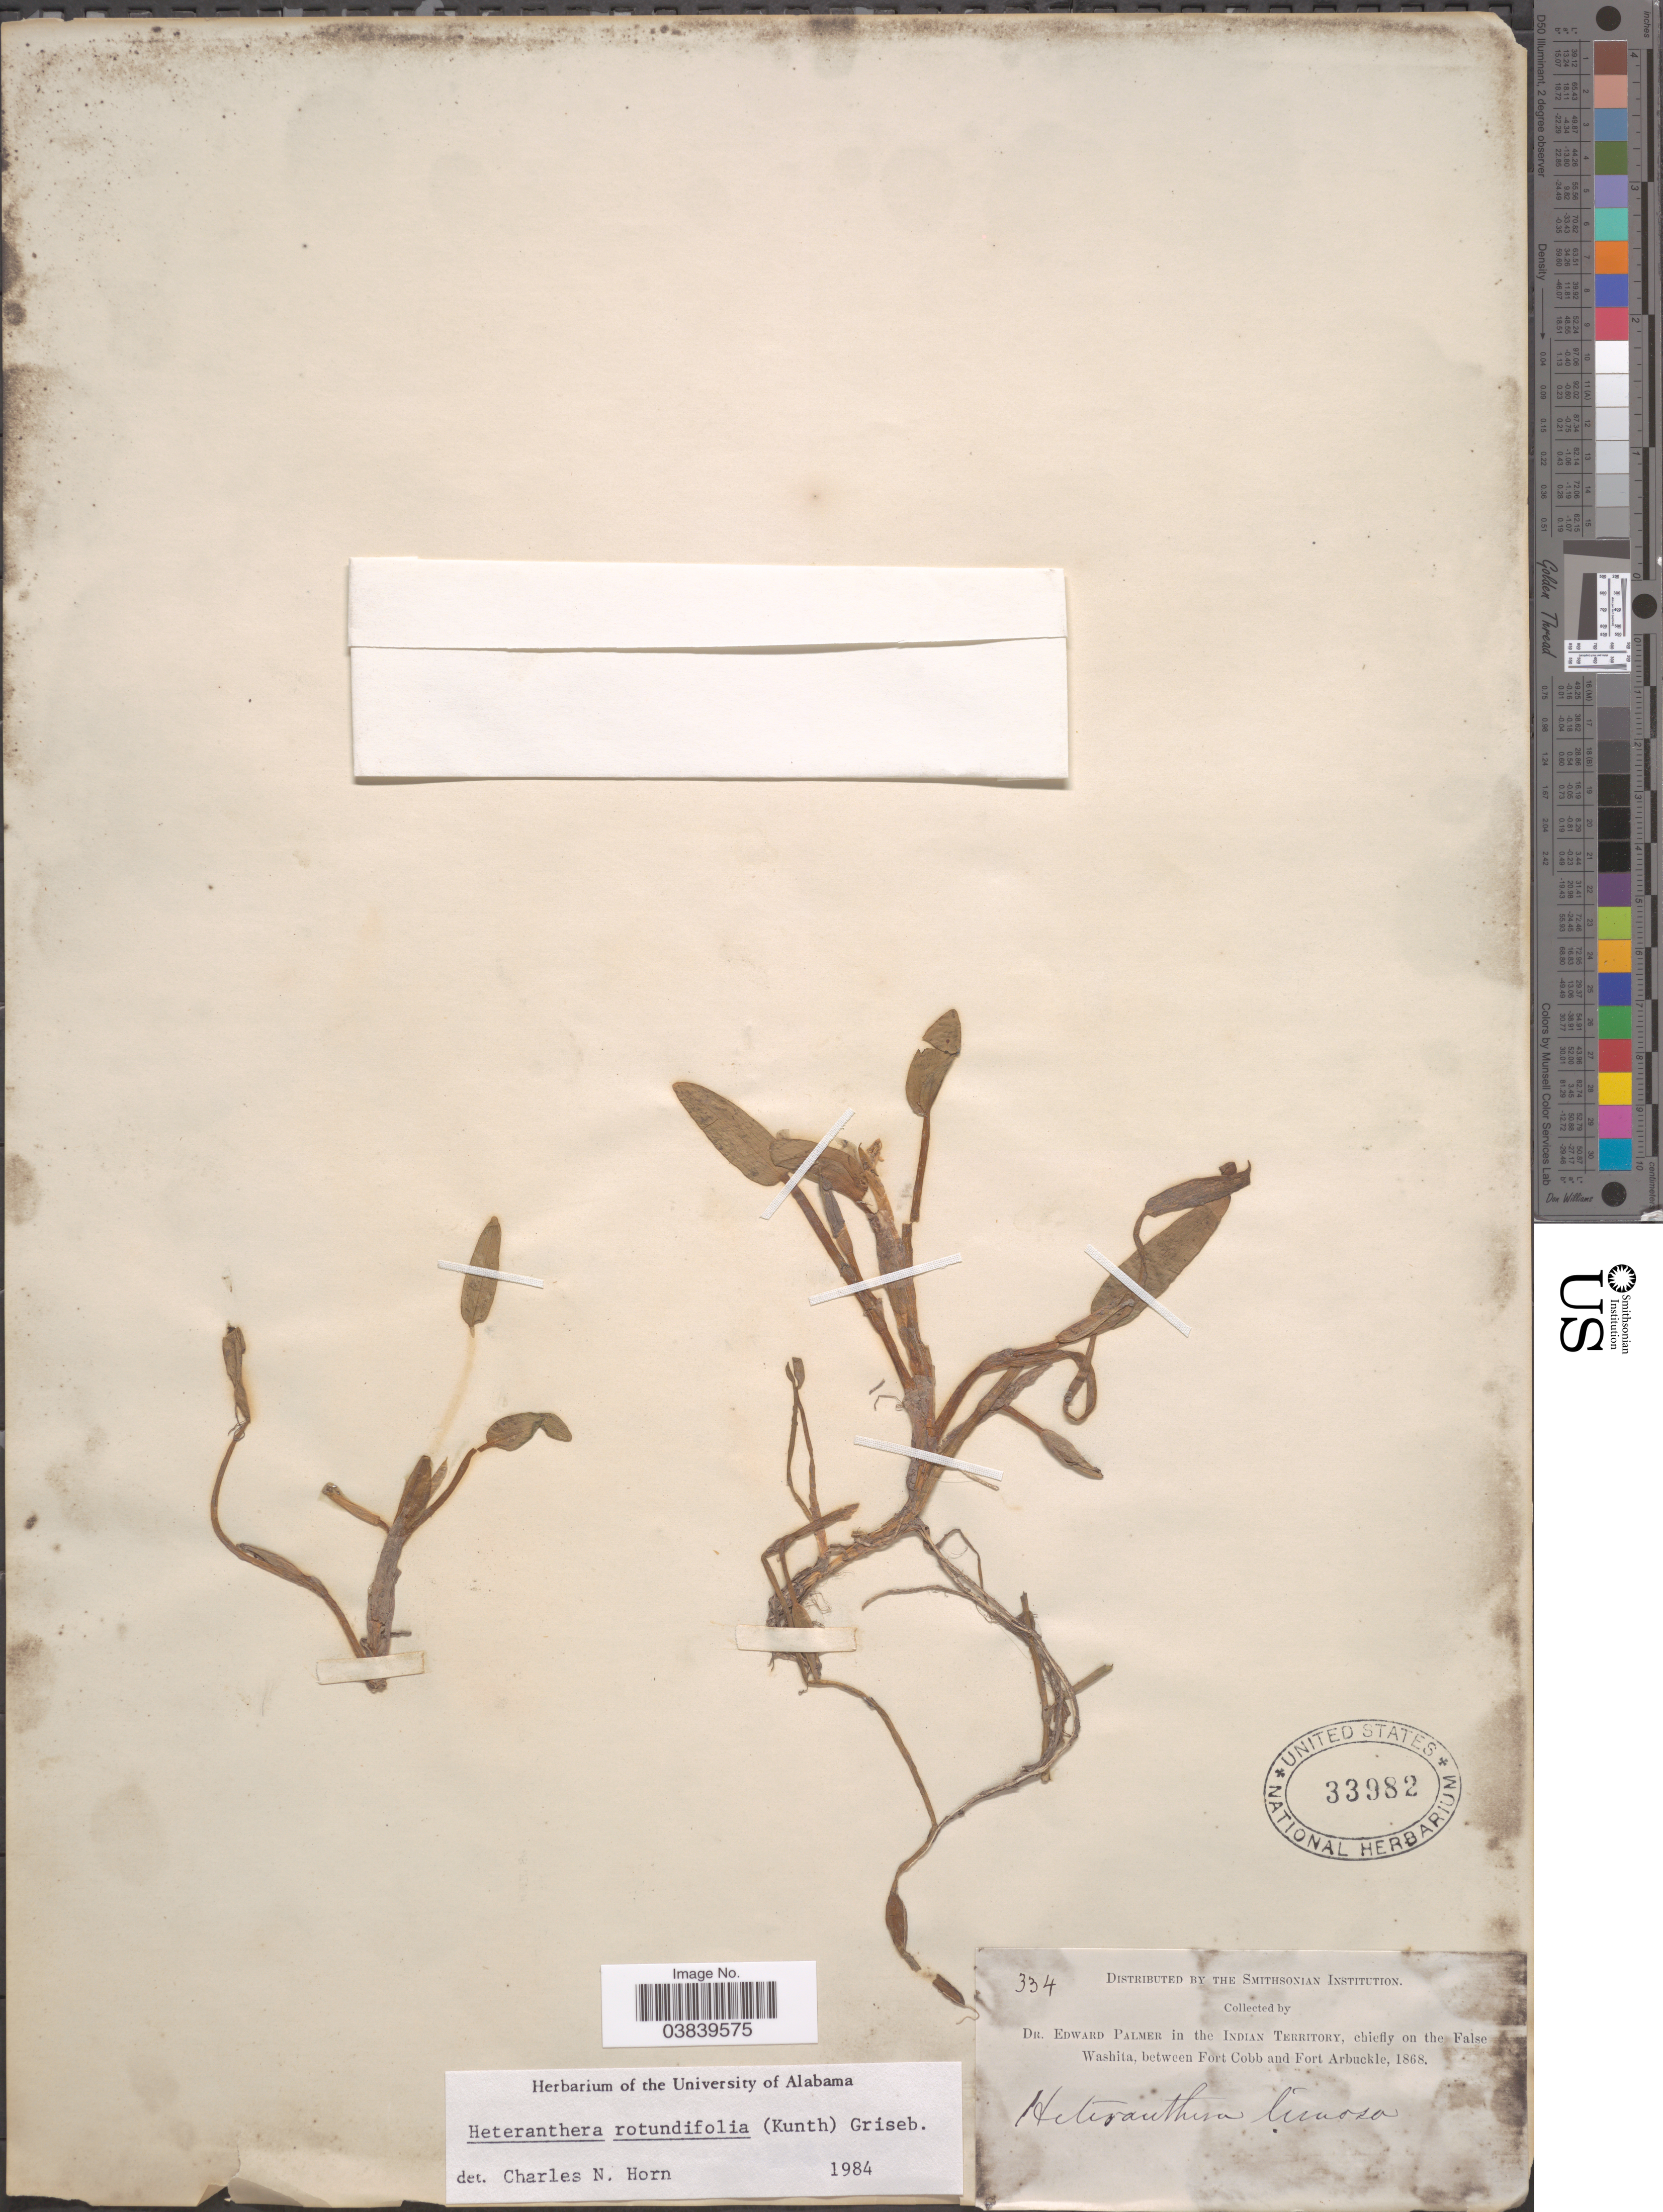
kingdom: Plantae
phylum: Tracheophyta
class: Liliopsida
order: Commelinales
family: Pontederiaceae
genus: Heteranthera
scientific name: Heteranthera rotundifolia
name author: (Kunth) Griseb.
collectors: E. Palmer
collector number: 334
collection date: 1868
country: United States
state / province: Oklahoma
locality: The Indian Territory, chiefly on the False Washita, between Fort Cobb and Fort Arbuckle.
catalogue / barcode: US 33982